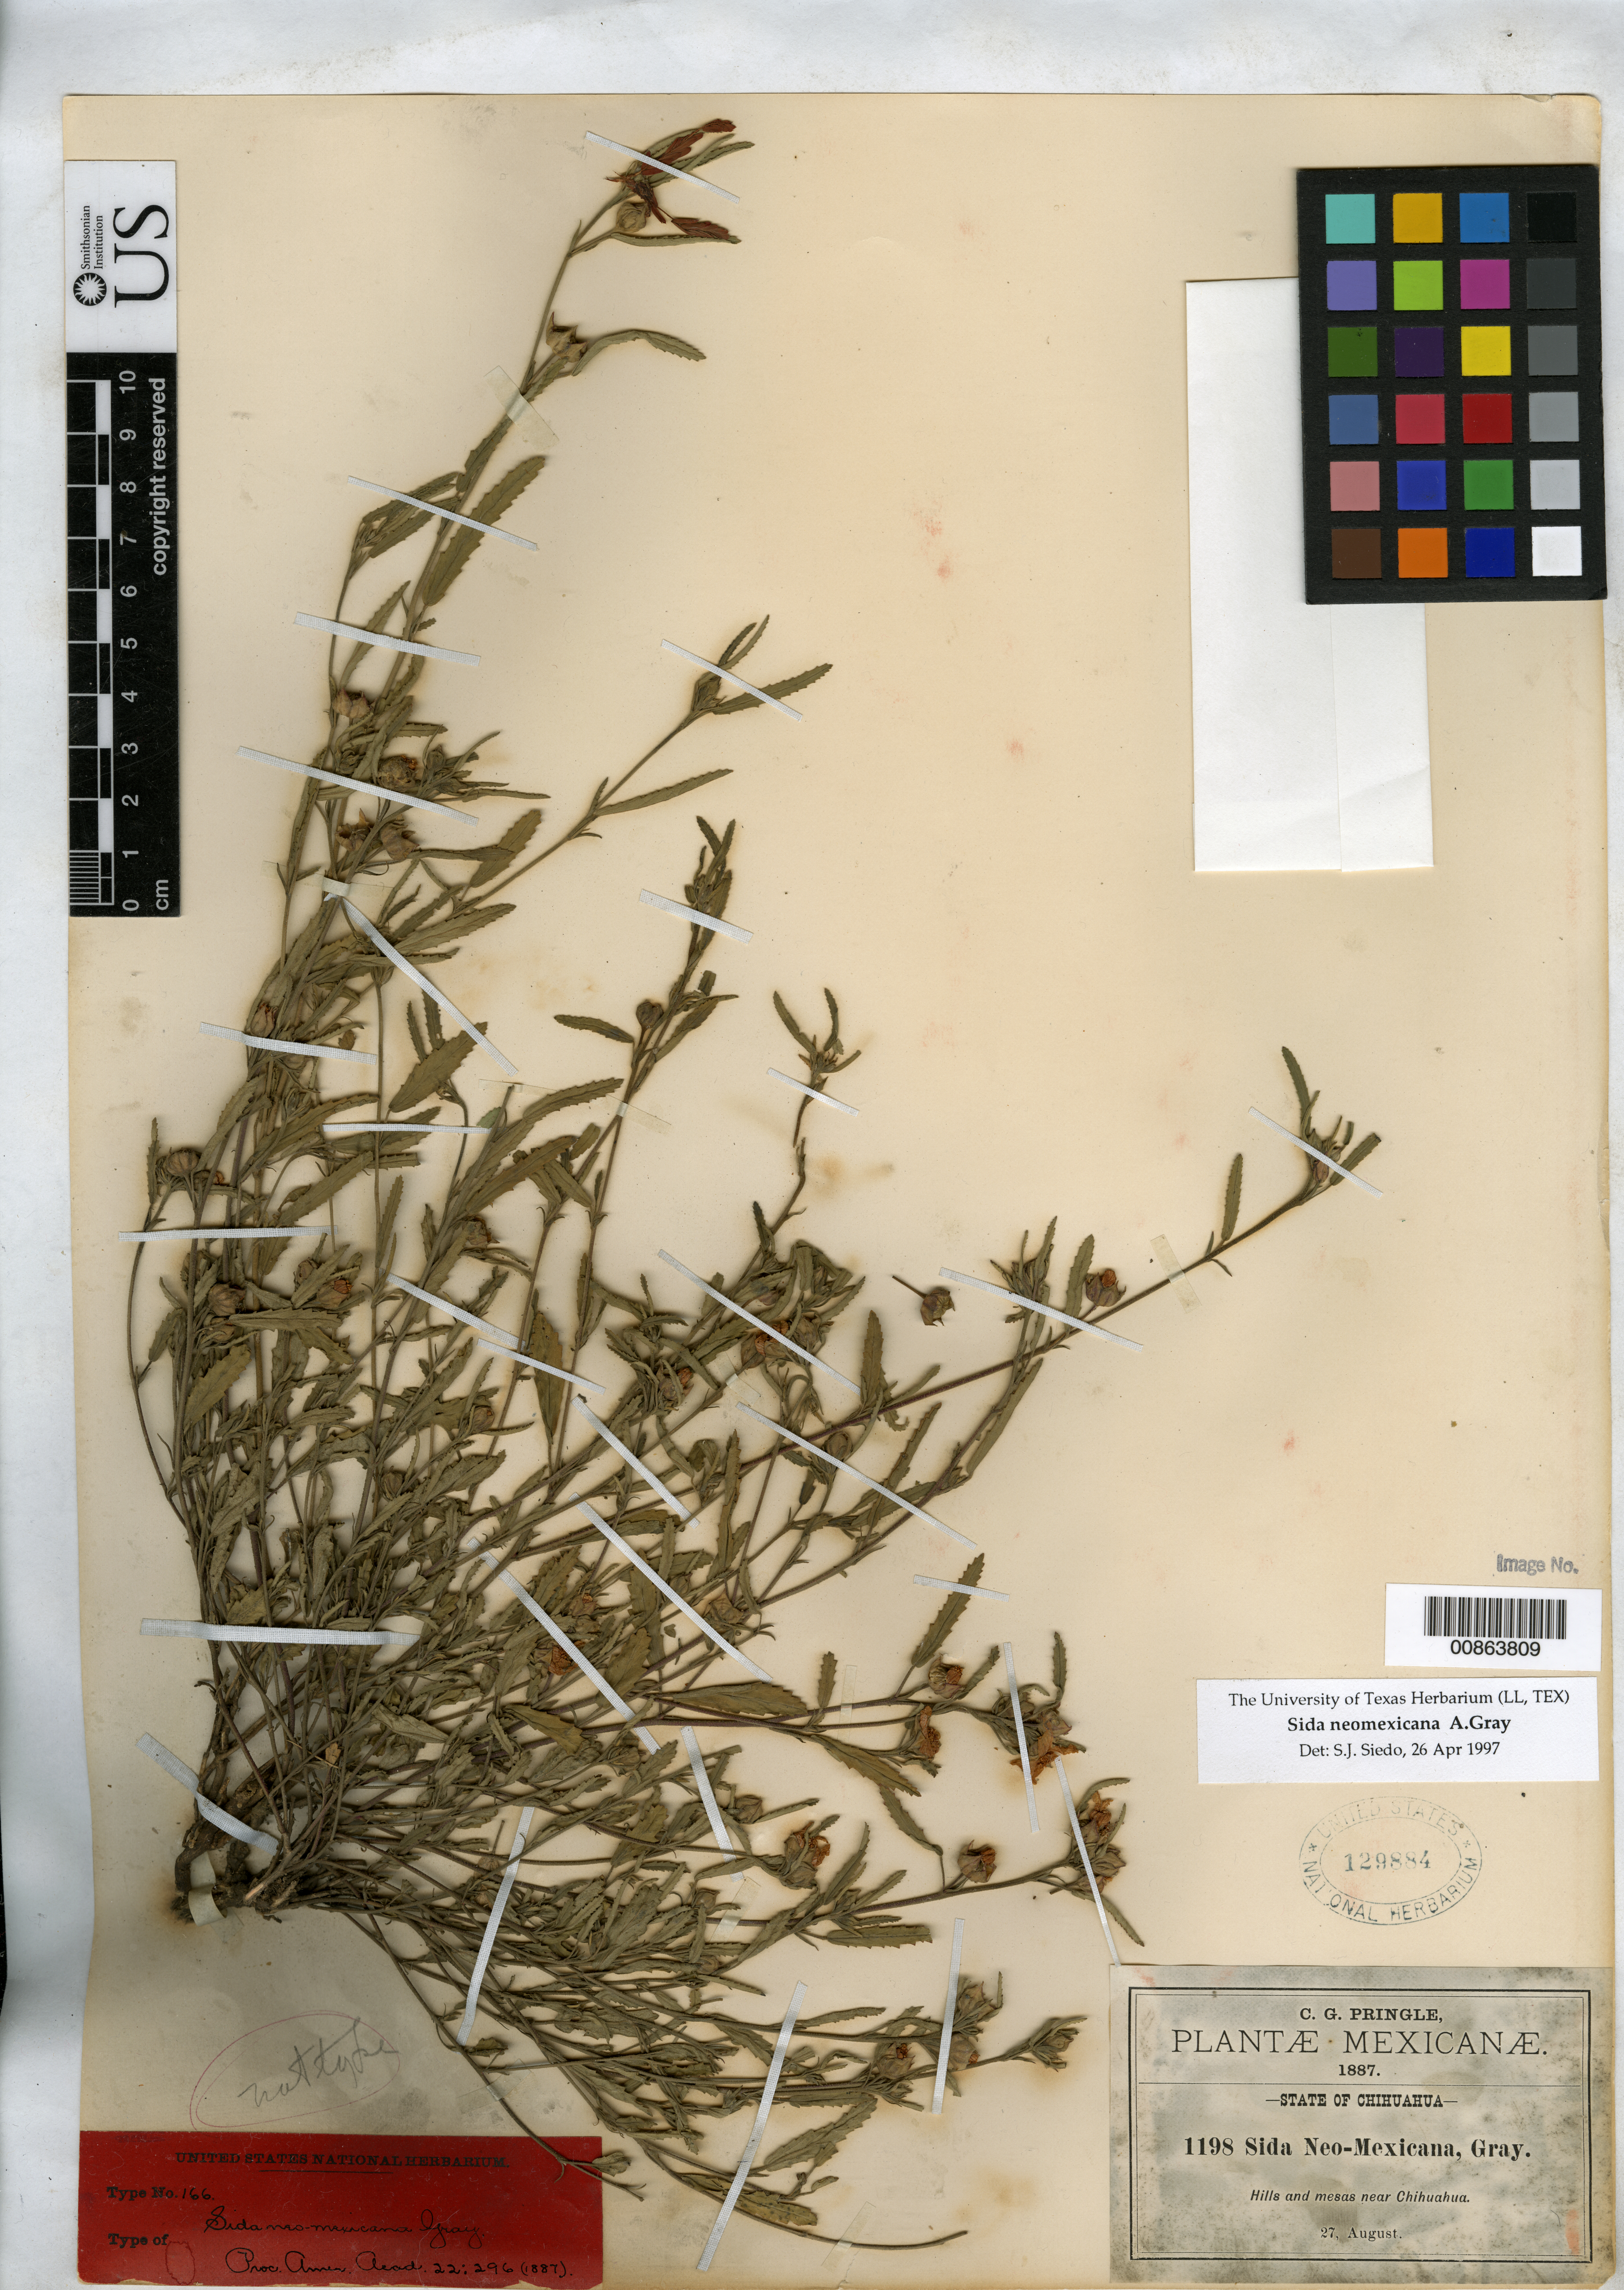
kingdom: Plantae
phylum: Tracheophyta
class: Magnoliopsida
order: Malvales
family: Malvaceae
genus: Sida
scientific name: Sida neomexicana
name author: A. Gray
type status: Possible Syntype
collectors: C. G. Pringle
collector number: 1198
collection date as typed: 27 Aug 1887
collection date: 1887-08-27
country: Mexico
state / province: Chihuahua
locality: Near Chihuahua.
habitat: Hills and mesas.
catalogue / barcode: US 129884